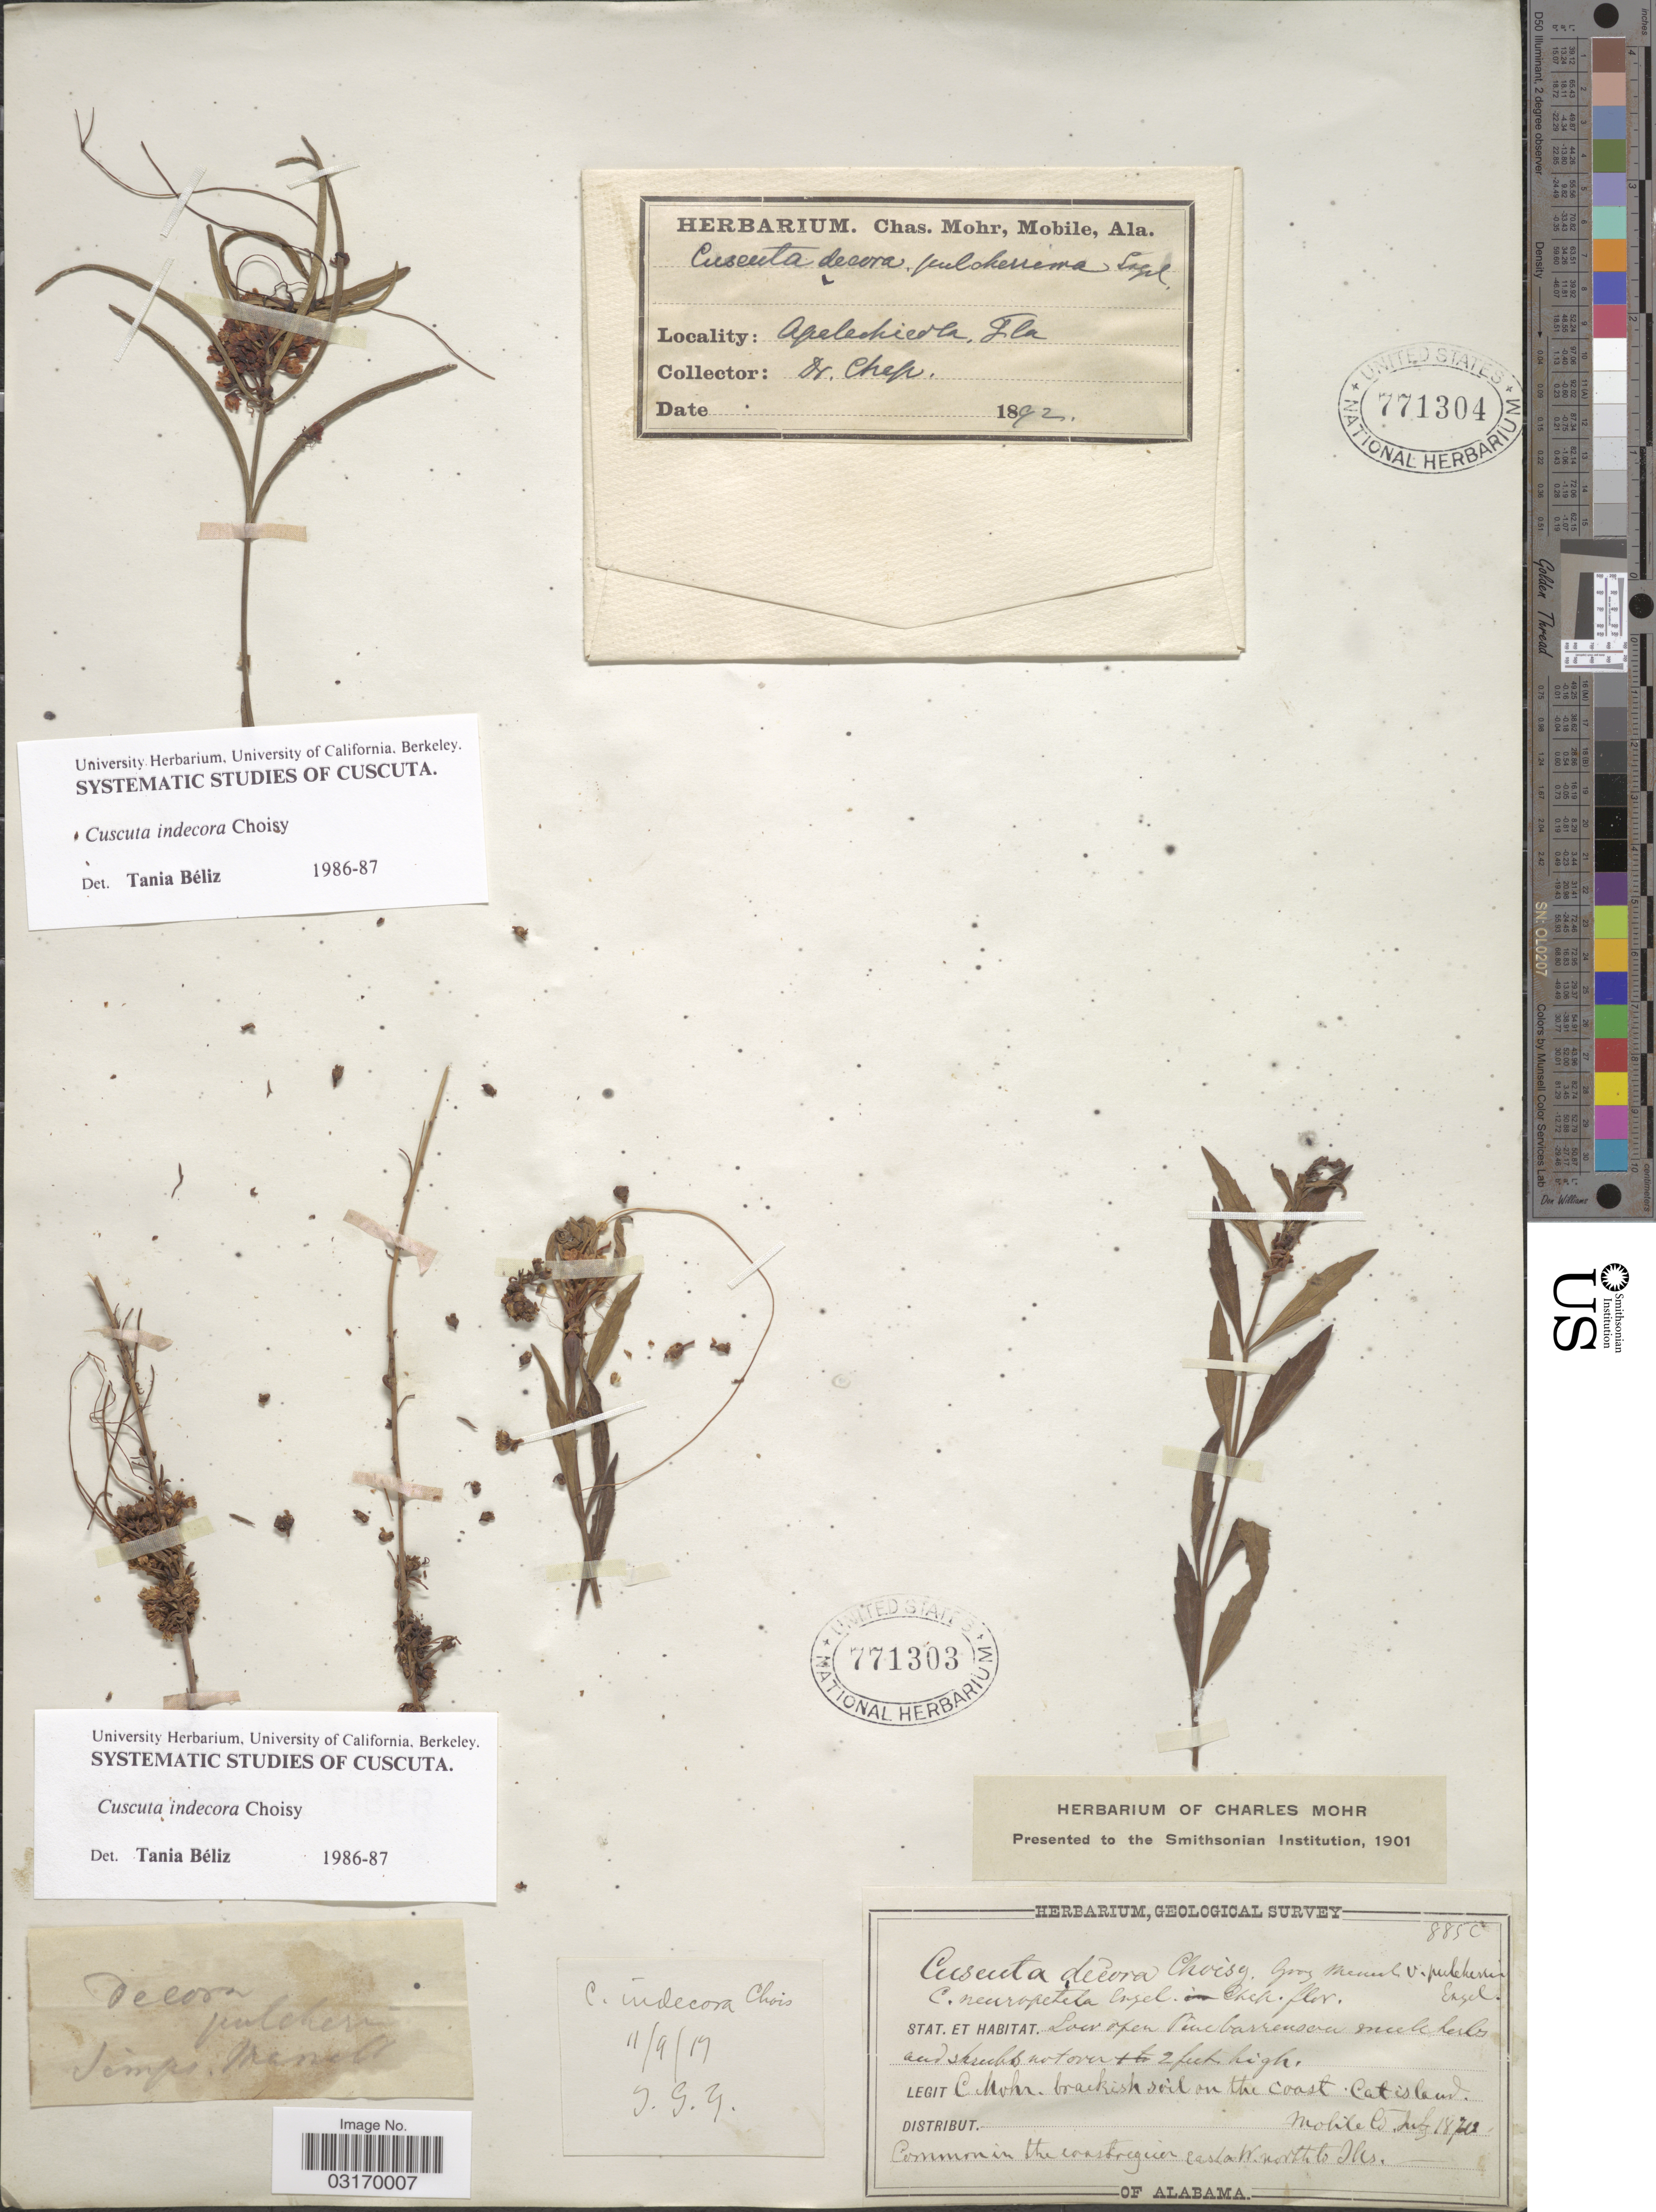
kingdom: Plantae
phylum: Tracheophyta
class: Magnoliopsida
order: Solanales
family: Convolvulaceae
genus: Cuscuta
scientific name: Cuscuta indecora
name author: Choisy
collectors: Chap.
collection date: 1892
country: United States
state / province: Florida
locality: Apalachicola.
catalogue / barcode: US 771304-2